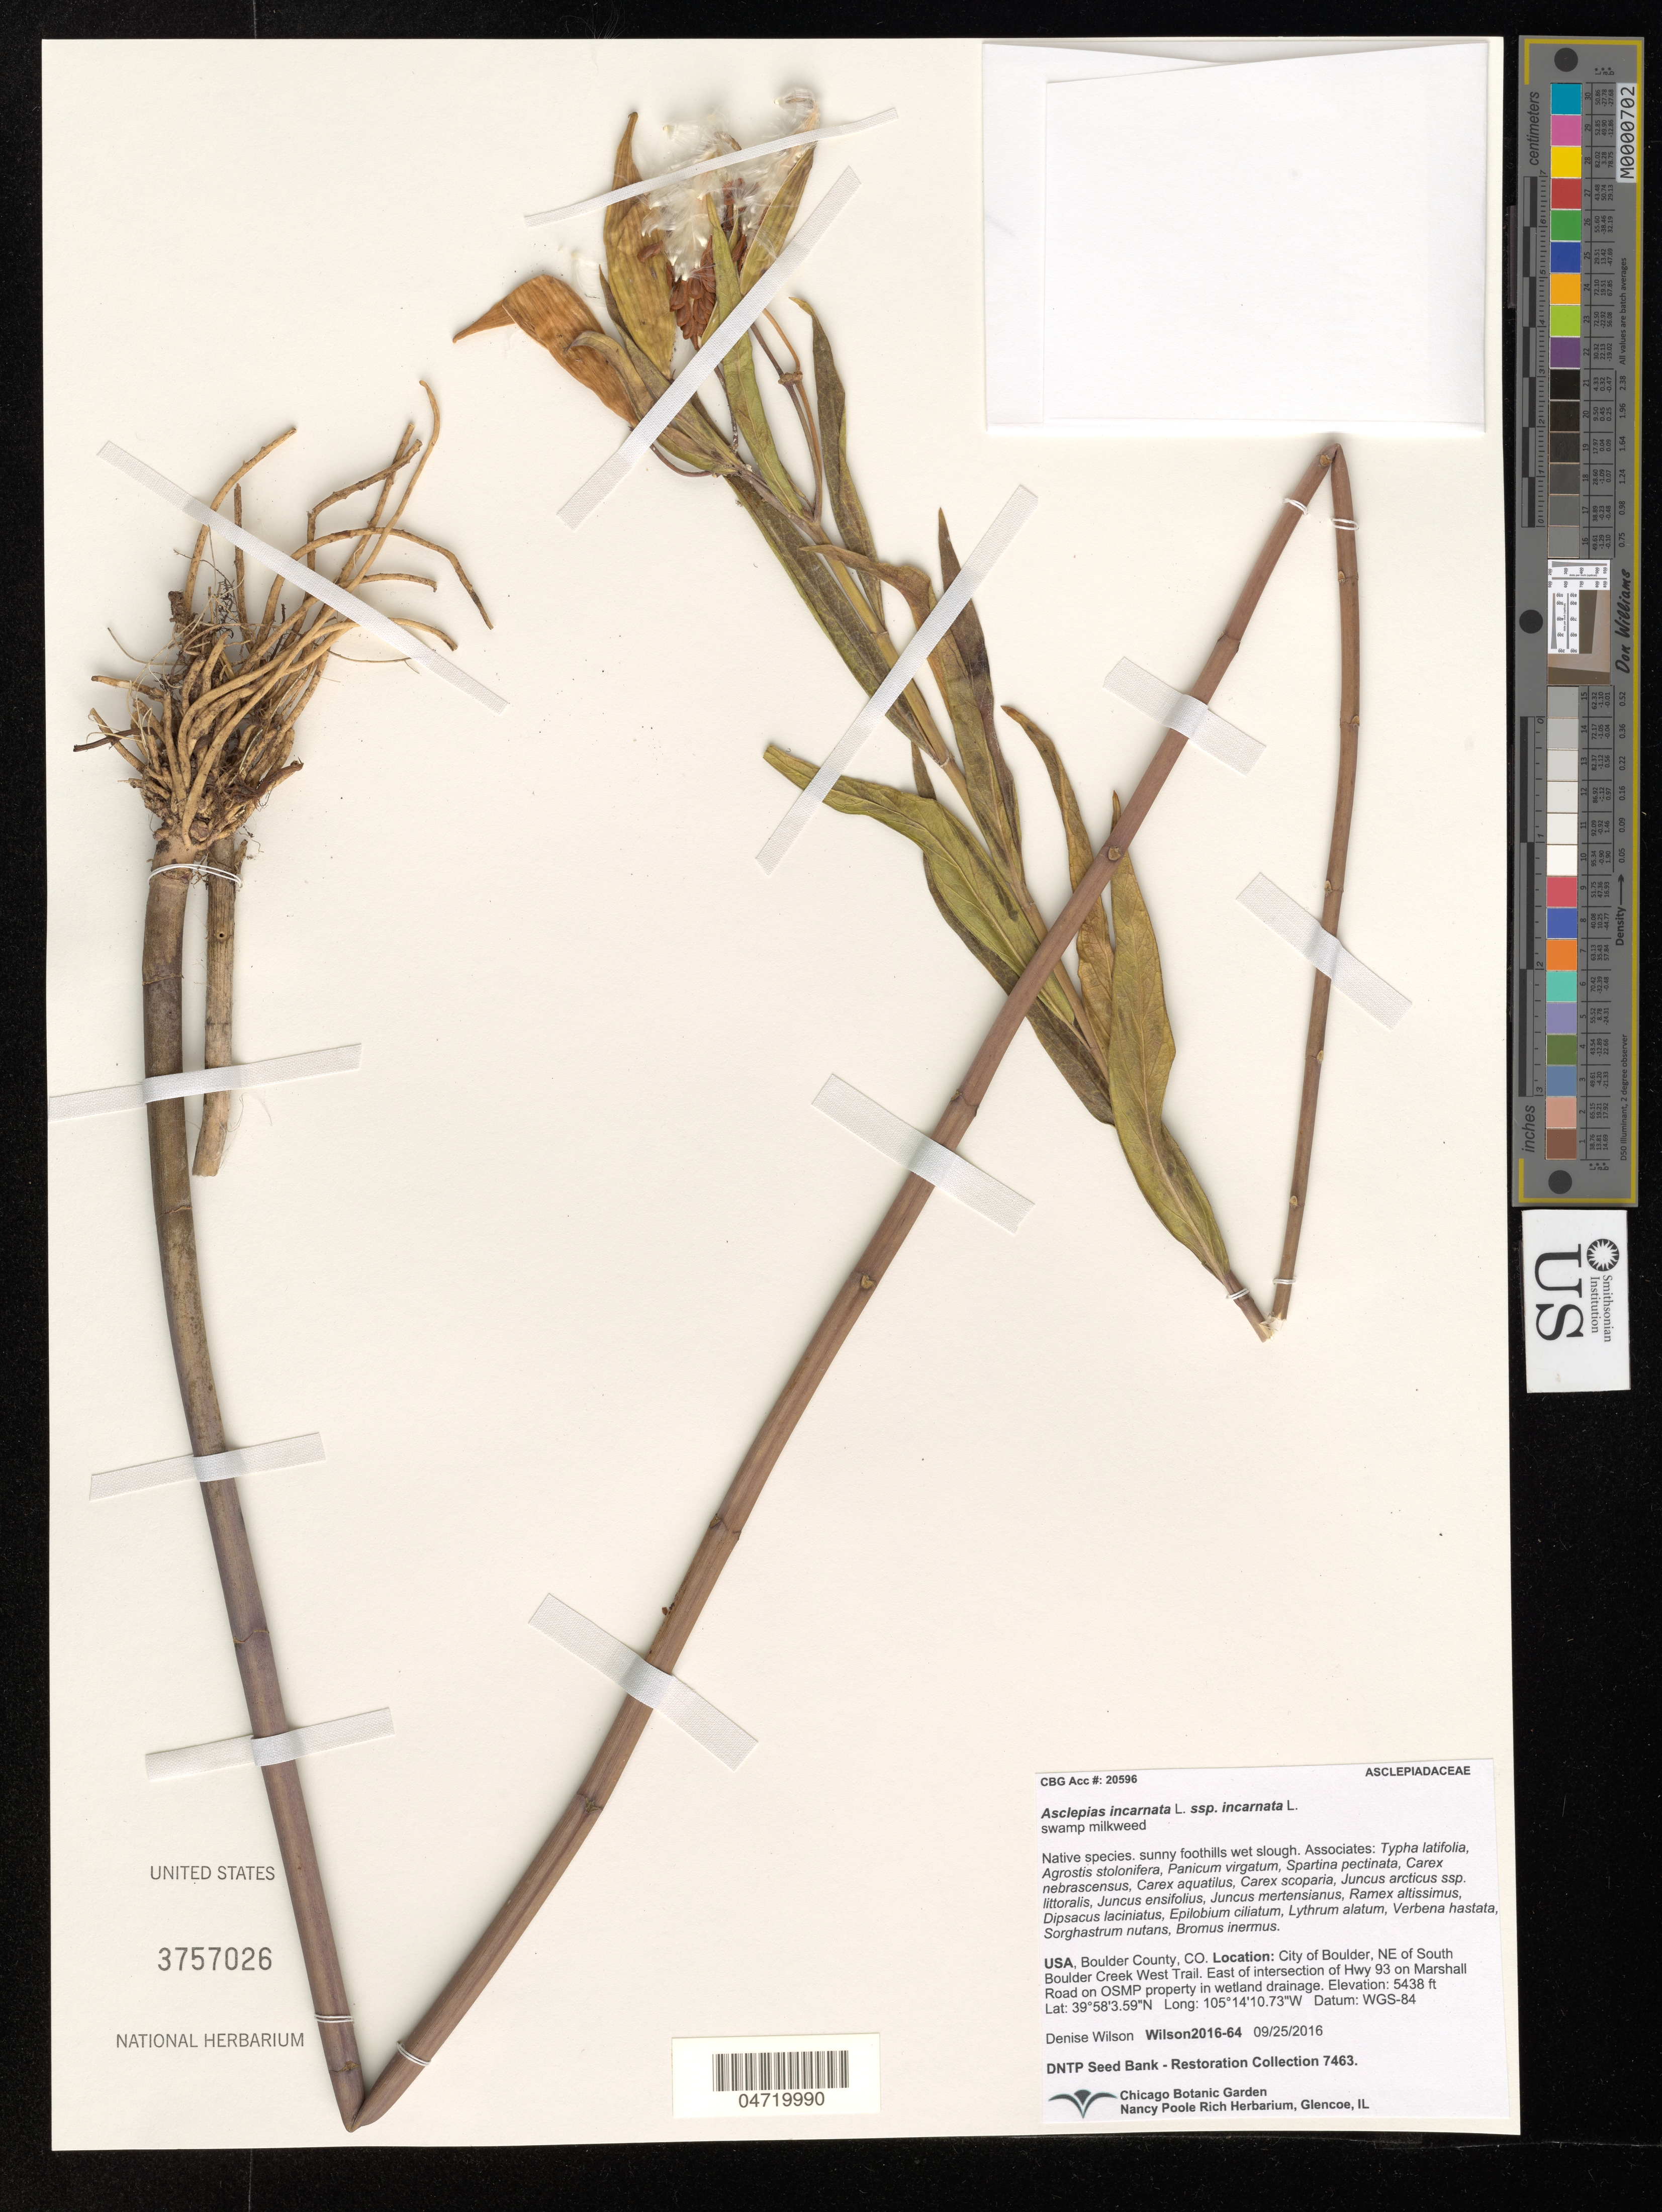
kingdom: Plantae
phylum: Tracheophyta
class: Magnoliopsida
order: Gentianales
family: Apocynaceae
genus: Asclepias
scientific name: Asclepias incarnata subsp. incarnata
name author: L.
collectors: D. Wilson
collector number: Wilson2016-64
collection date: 2016-09-25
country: United States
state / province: Colorado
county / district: Boulder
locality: Boulder County. City of Boulder, NE of South Boulder Creek West Trail. East of intersection of Hwy 93 on Marshall Road on OSMP property in wetland drainage.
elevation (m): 1658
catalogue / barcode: US 3757026